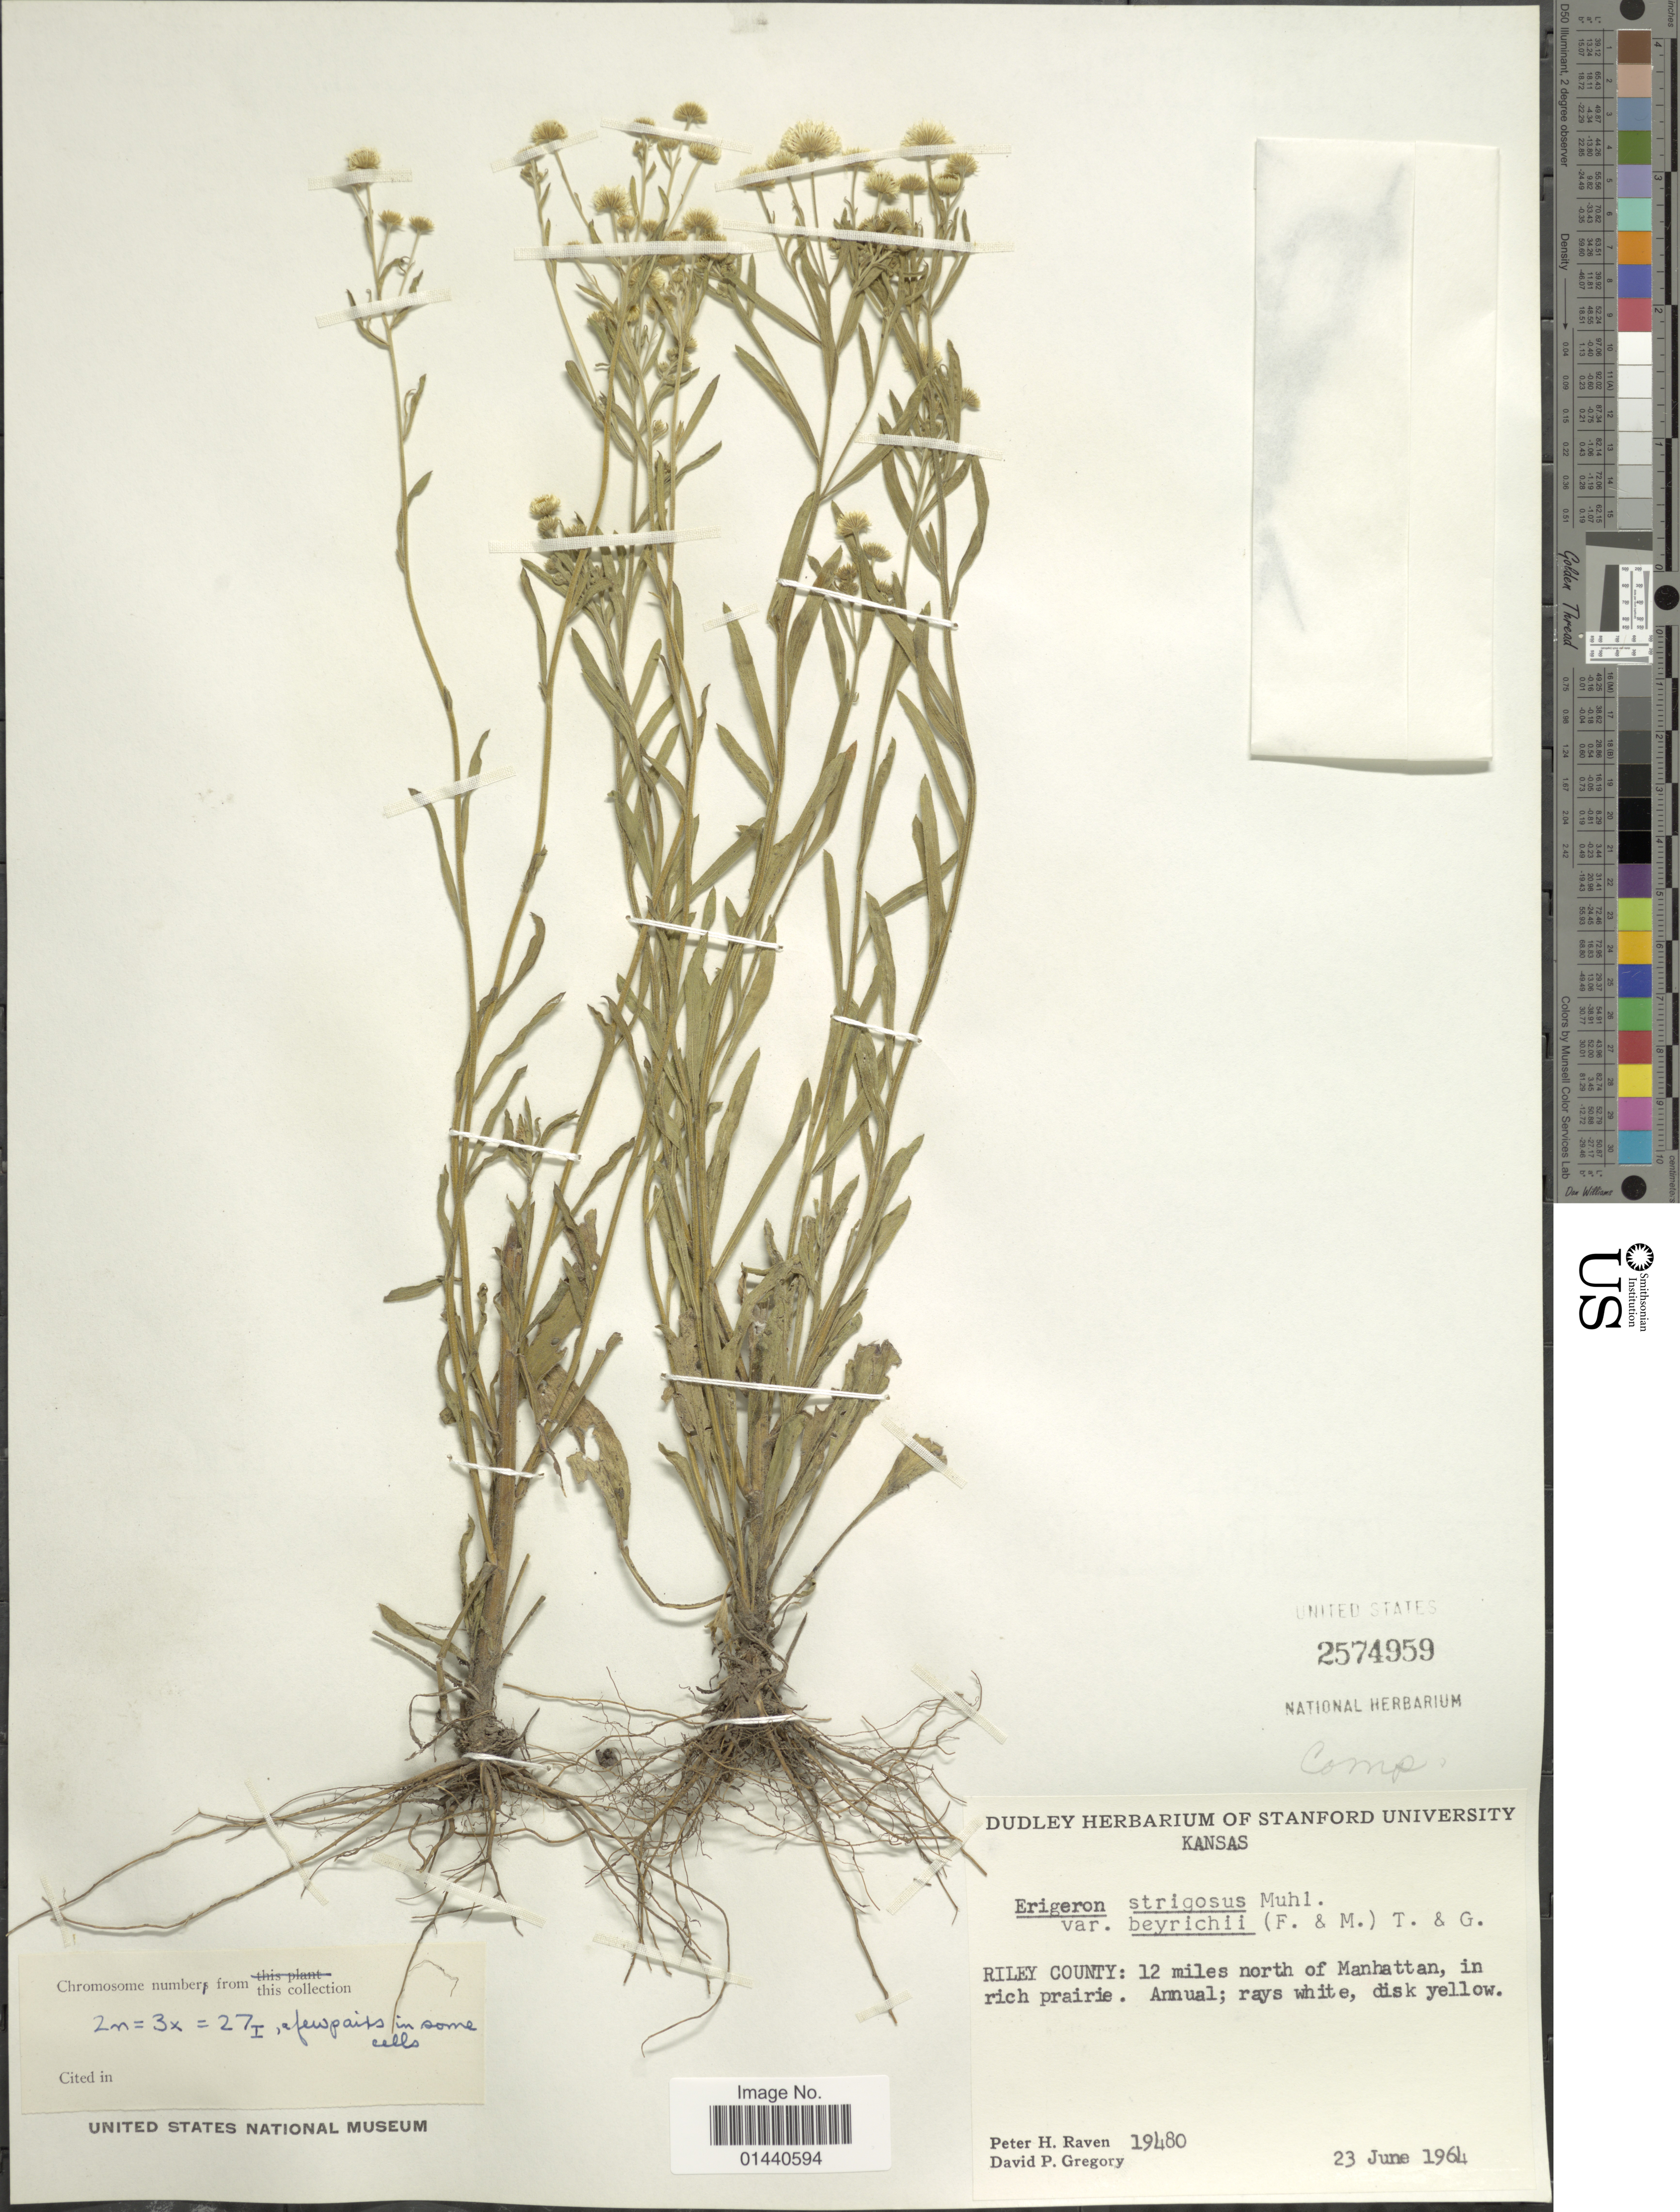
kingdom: Plantae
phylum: Tracheophyta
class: Magnoliopsida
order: Asterales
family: Asteraceae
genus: Erigeron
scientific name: Erigeron strigosus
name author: Muhl. ex Willd.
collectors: P. Raven & D. Gregory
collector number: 19480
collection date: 1964-06-23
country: United States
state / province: Kansas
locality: Riley County: 12 miles north of Manhattan, in rich prairie.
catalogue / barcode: US 2574959